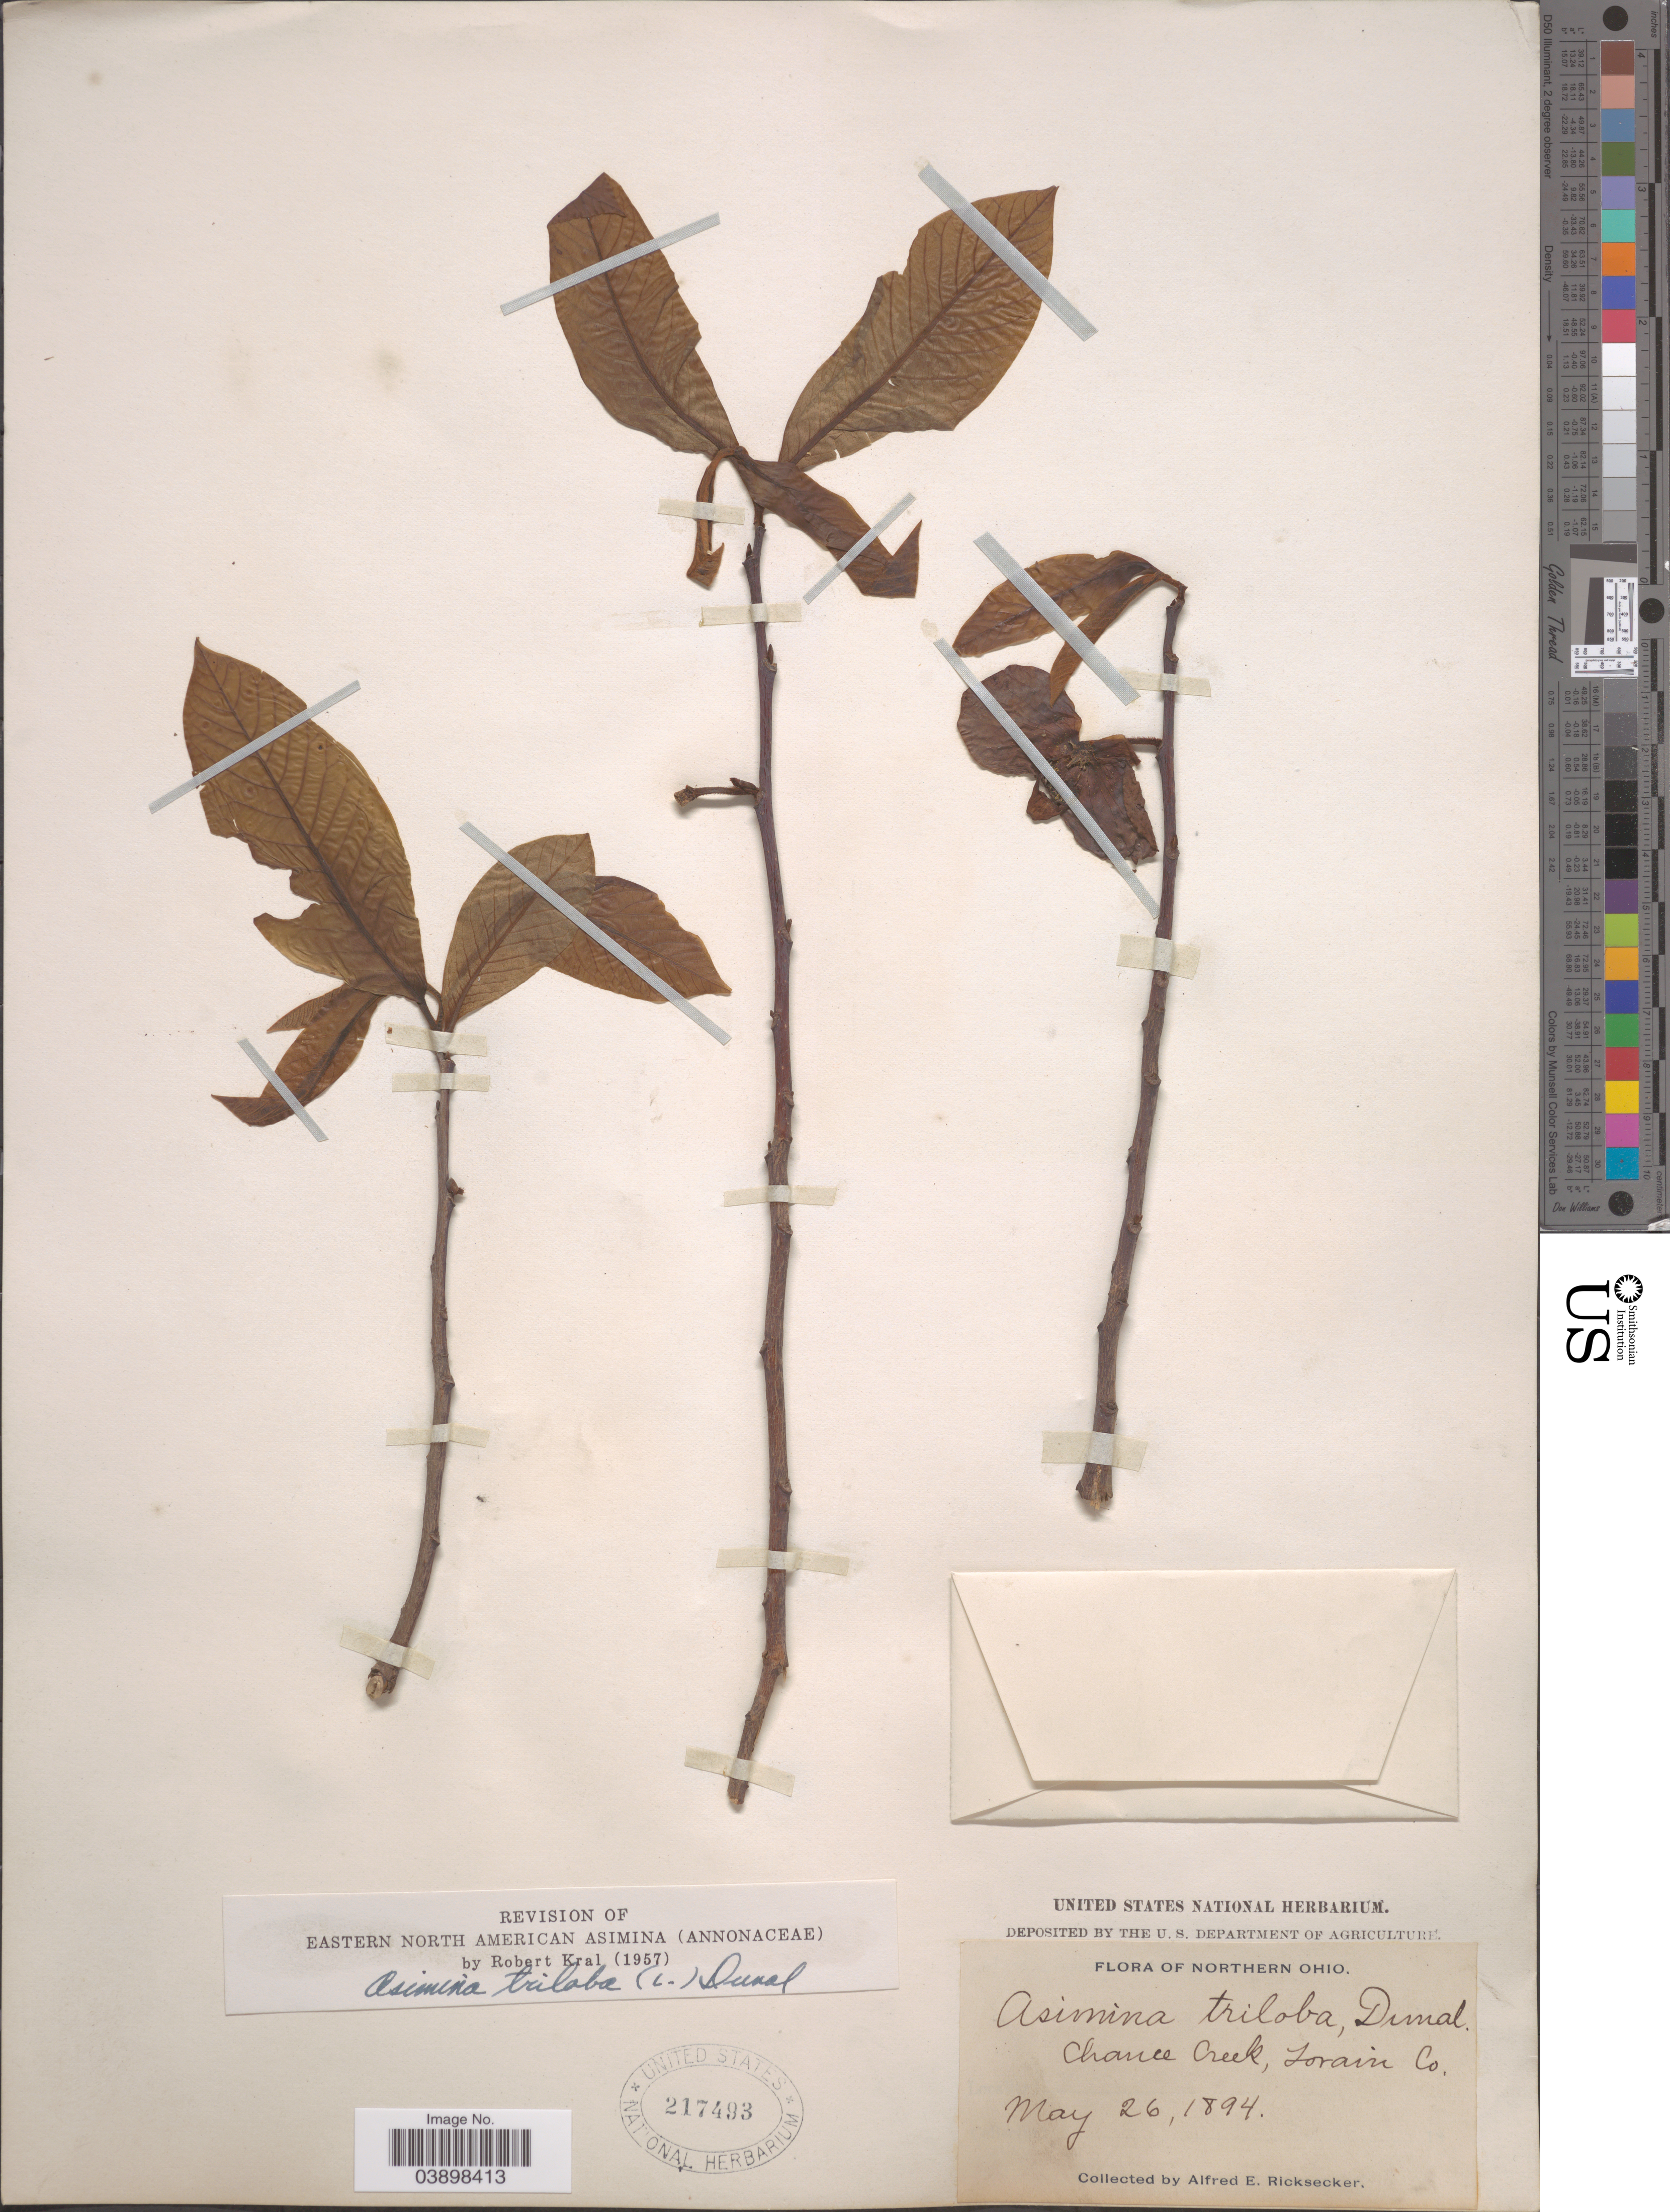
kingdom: Plantae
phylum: Tracheophyta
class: Magnoliopsida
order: Magnoliales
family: Annonaceae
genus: Asimina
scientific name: Asimina triloba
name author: (L.) Dunal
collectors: A. E. Ricksecker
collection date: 1894-05-26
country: United States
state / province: Ohio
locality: Northern Ohio. Chance Creek, Lorain Co.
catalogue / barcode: US 217493